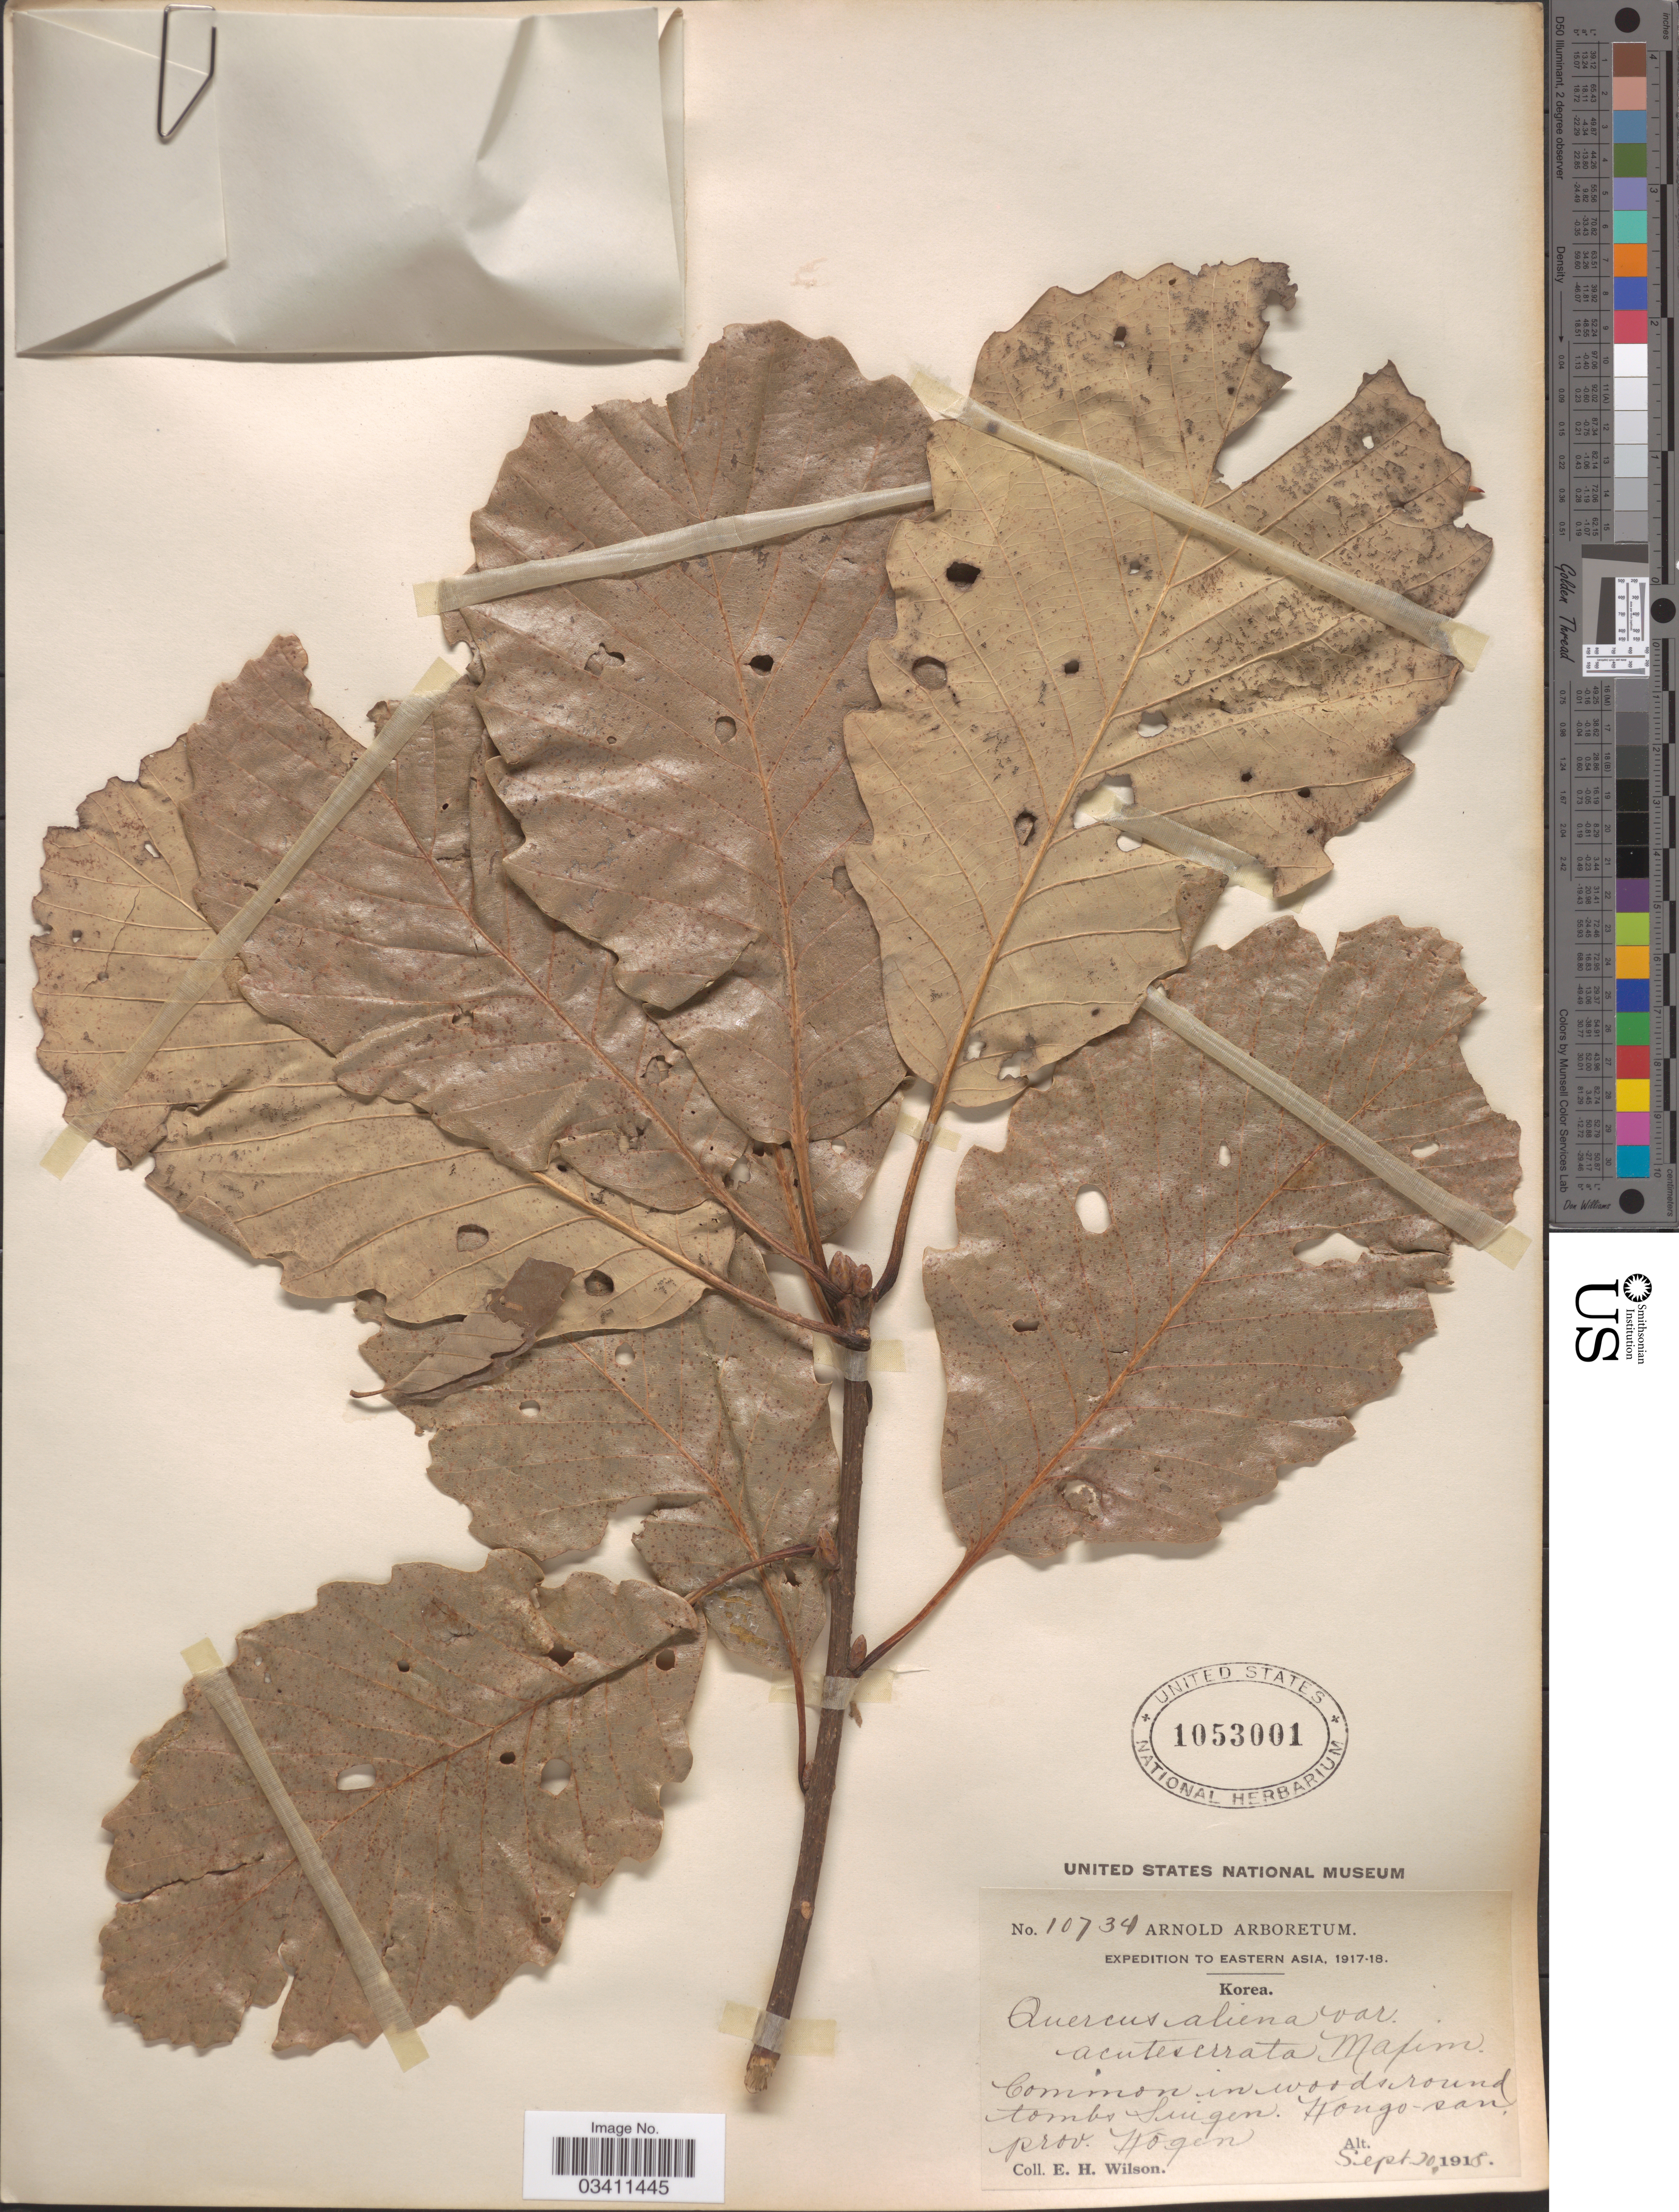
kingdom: Plantae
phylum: Tracheophyta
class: Magnoliopsida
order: Fagales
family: Fagaceae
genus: Quercus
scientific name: Quercus aliena var. acutiserrata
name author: Maxim.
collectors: E. Wilson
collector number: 10734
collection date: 1918-09-20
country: North Korea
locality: Korea. Common in woods round tombs Singen. Kongo-san, prov. Kogen.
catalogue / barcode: US 1053001